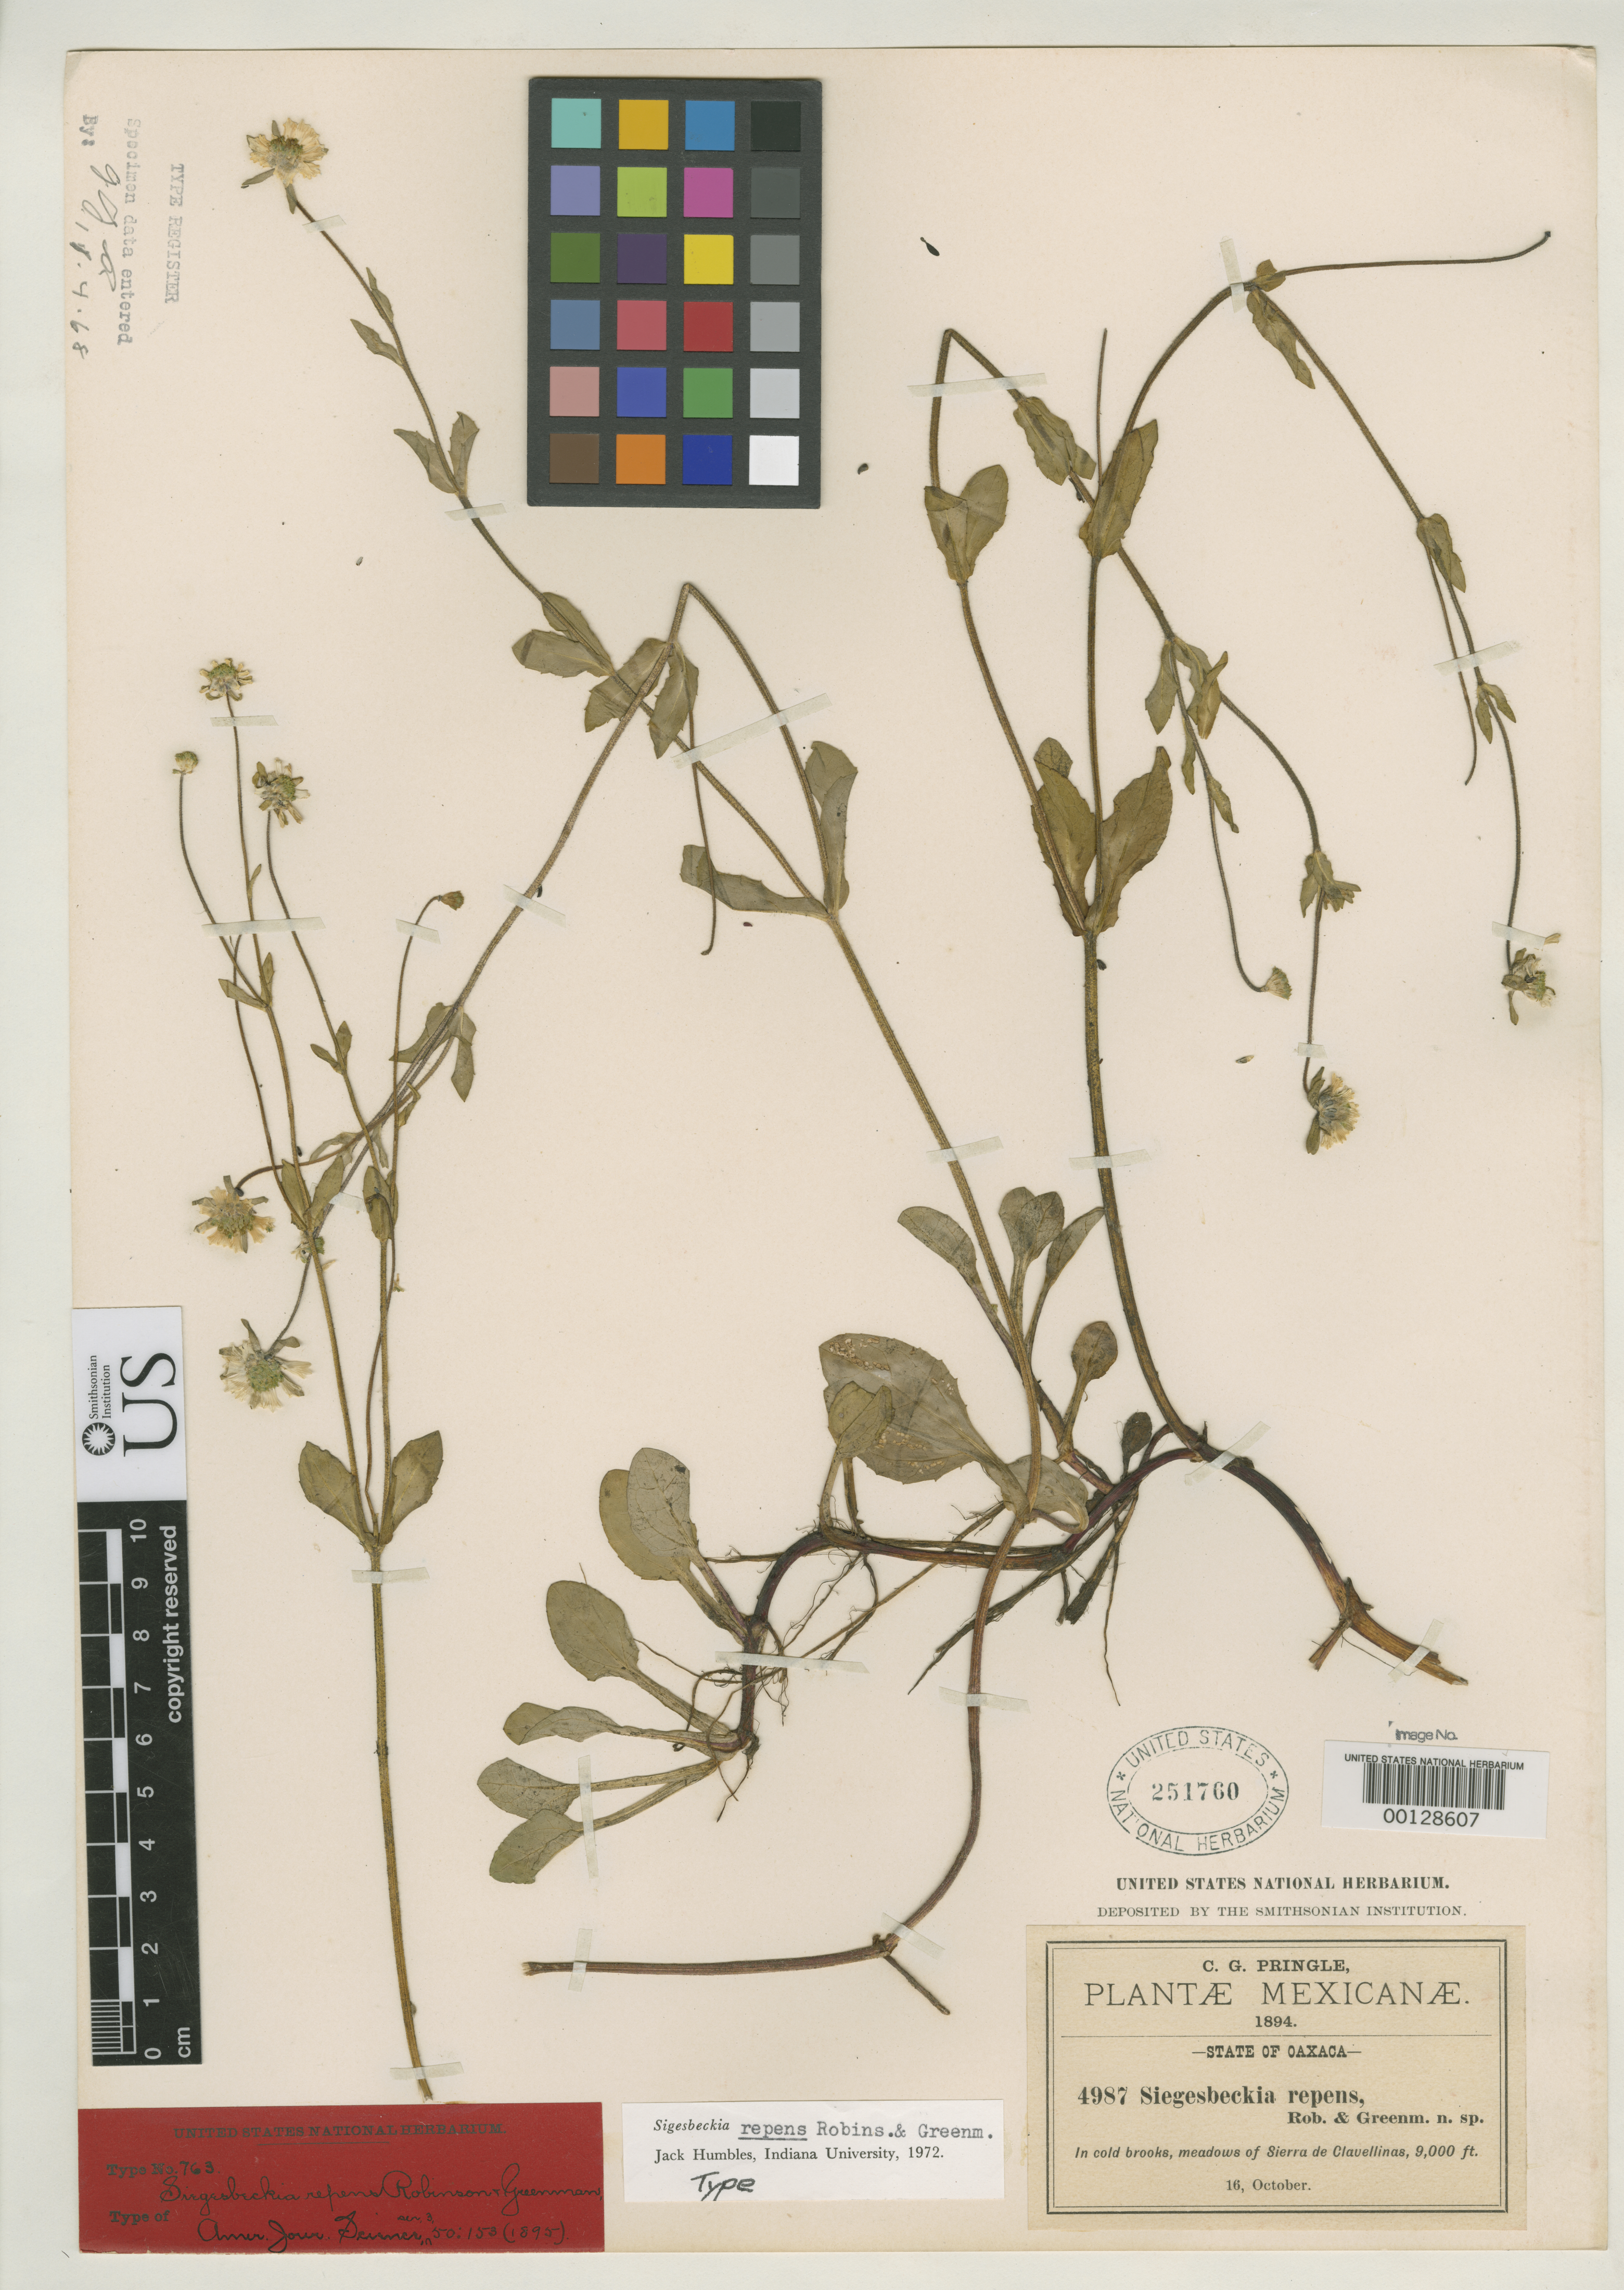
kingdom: Plantae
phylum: Tracheophyta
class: Magnoliopsida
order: Asterales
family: Asteraceae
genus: Sigesbeckia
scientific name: Sigesbeckia repens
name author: B.L. Rob. & Greenm.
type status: Isotype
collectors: C. G. Pringle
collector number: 4987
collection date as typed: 16 Oct 1894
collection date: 1894-10-16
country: Mexico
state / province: Oaxaca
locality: Sierra de Clavellinas; alt. 9000 ft.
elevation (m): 2743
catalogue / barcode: US 251760